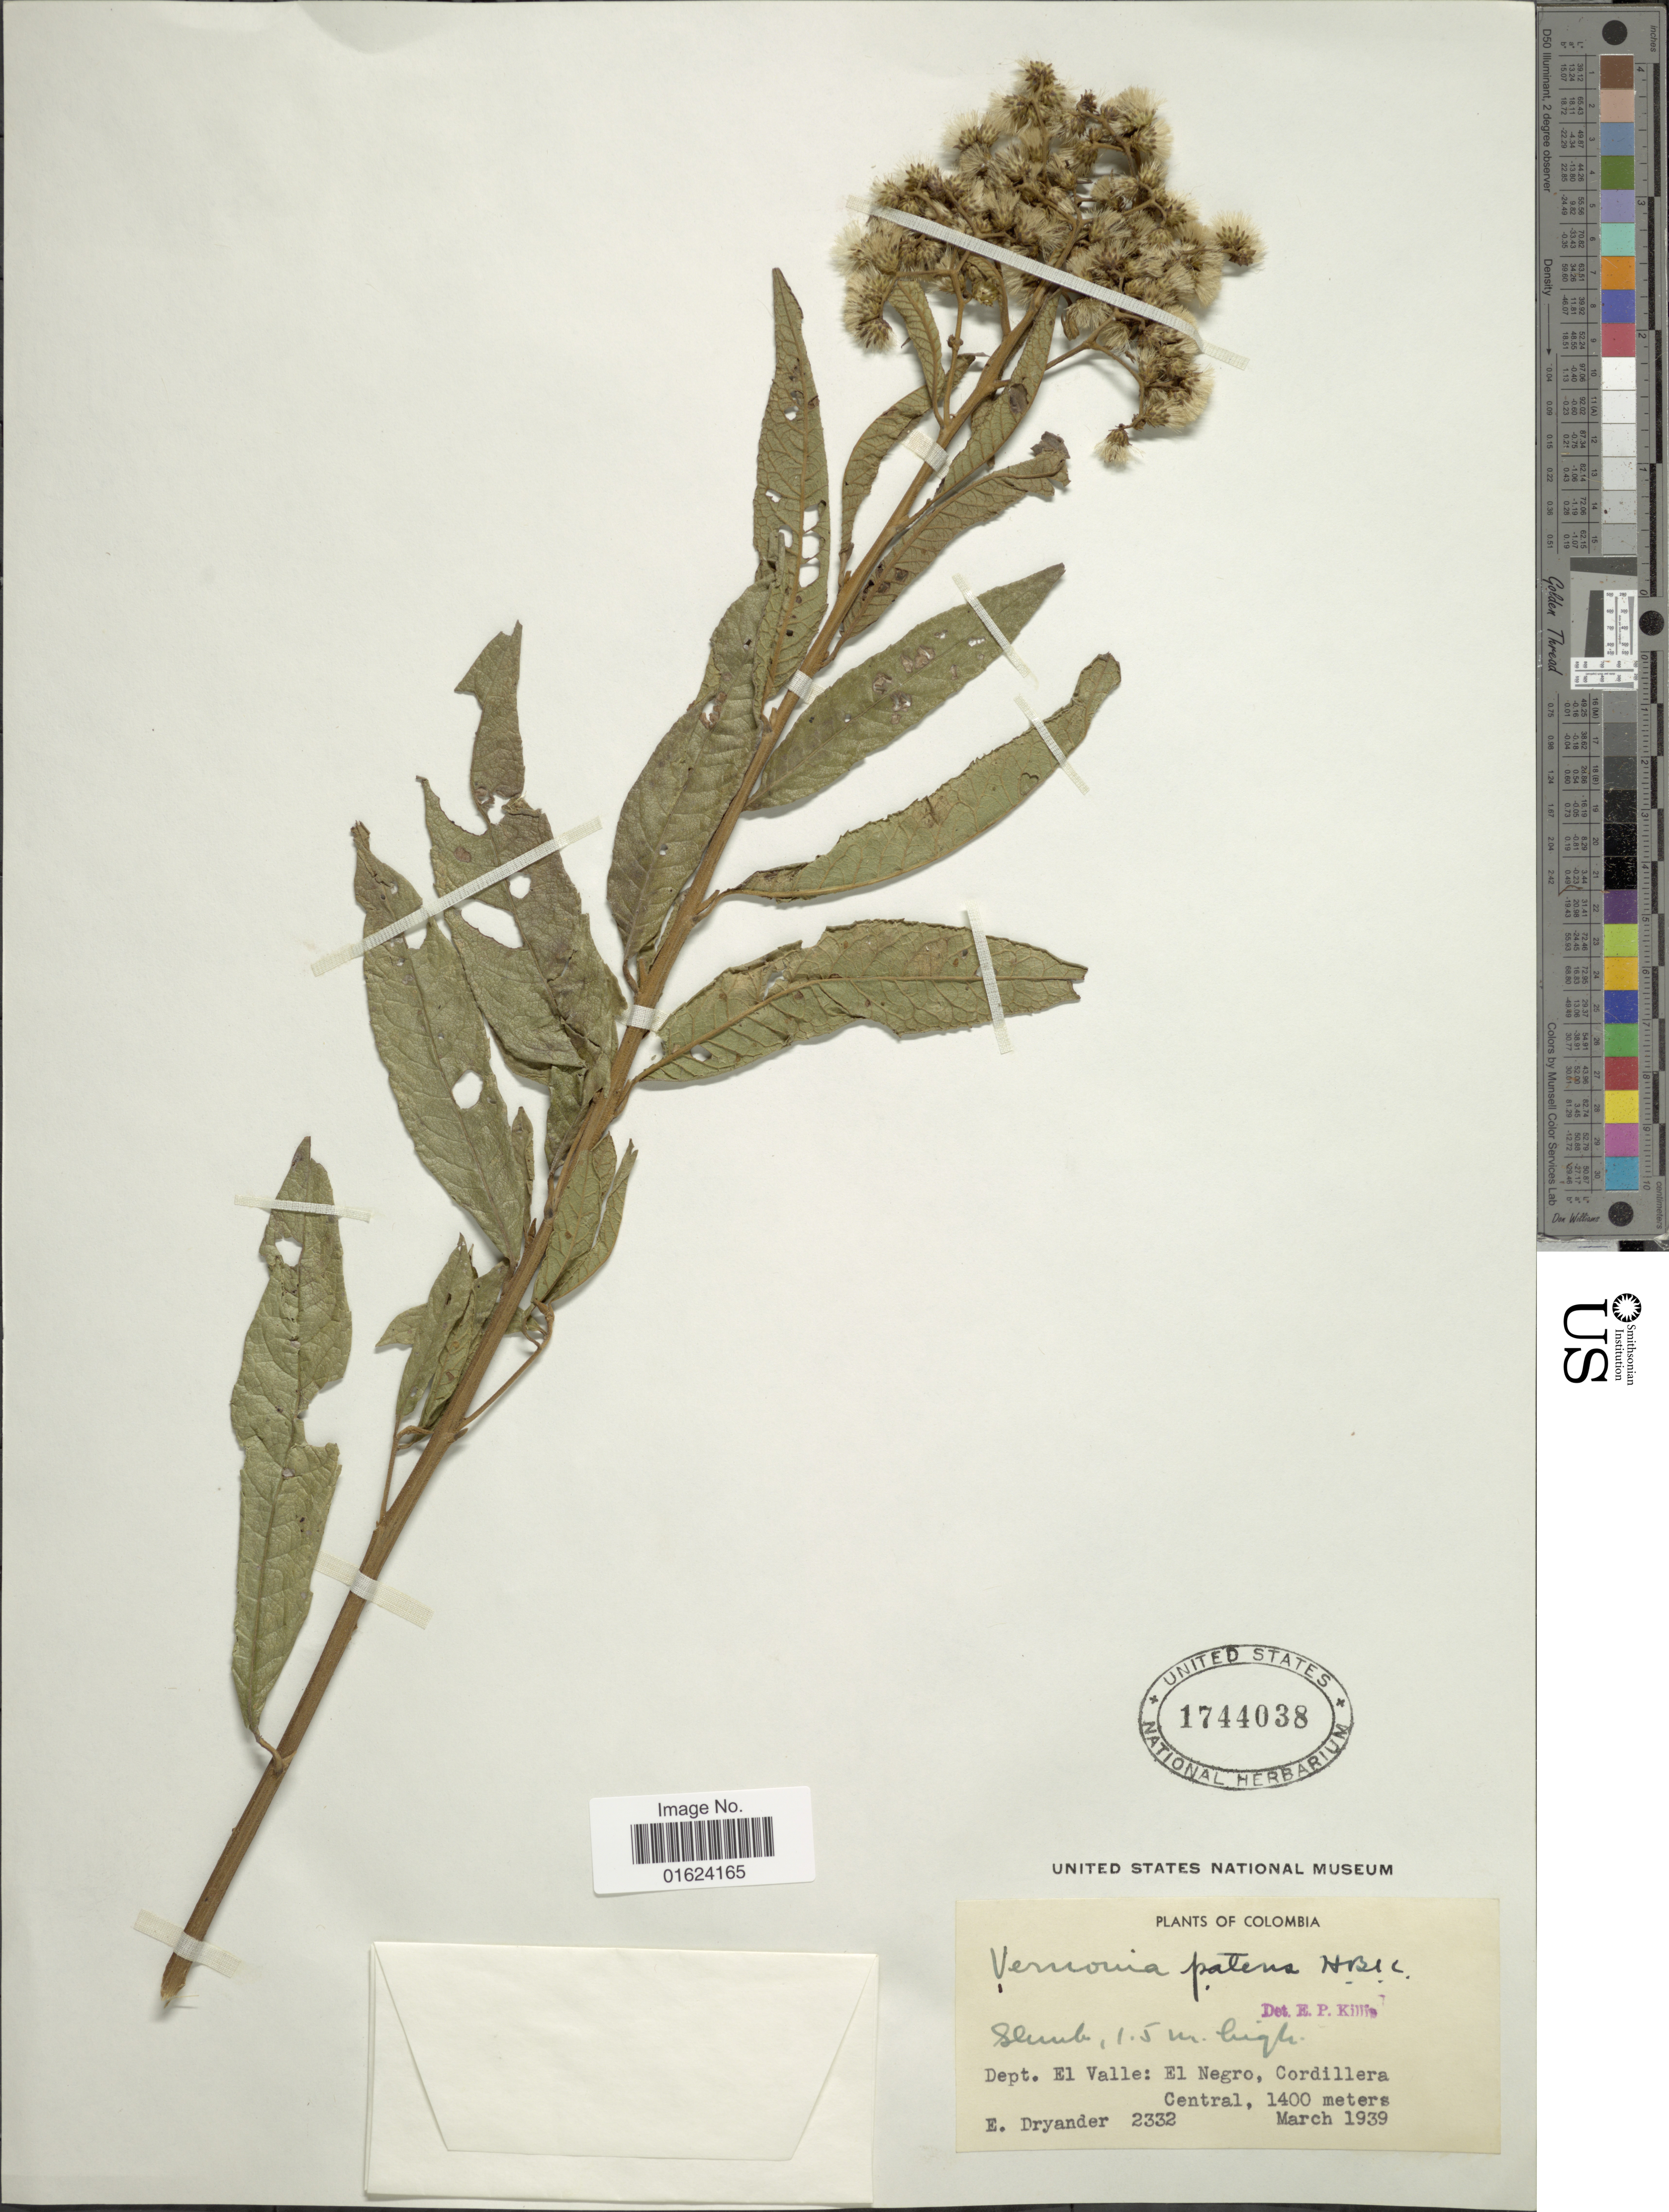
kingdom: Plantae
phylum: Tracheophyta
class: Magnoliopsida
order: Asterales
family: Asteraceae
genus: Vernonanthura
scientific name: Vernonanthura patens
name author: (Kunth) H. Rob.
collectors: E. Dryander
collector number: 2332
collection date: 1939-03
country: Colombia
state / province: Valle del Cauca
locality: Dept. El Valle: El Negro, Cordillera Central.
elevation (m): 1400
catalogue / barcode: US 1744038